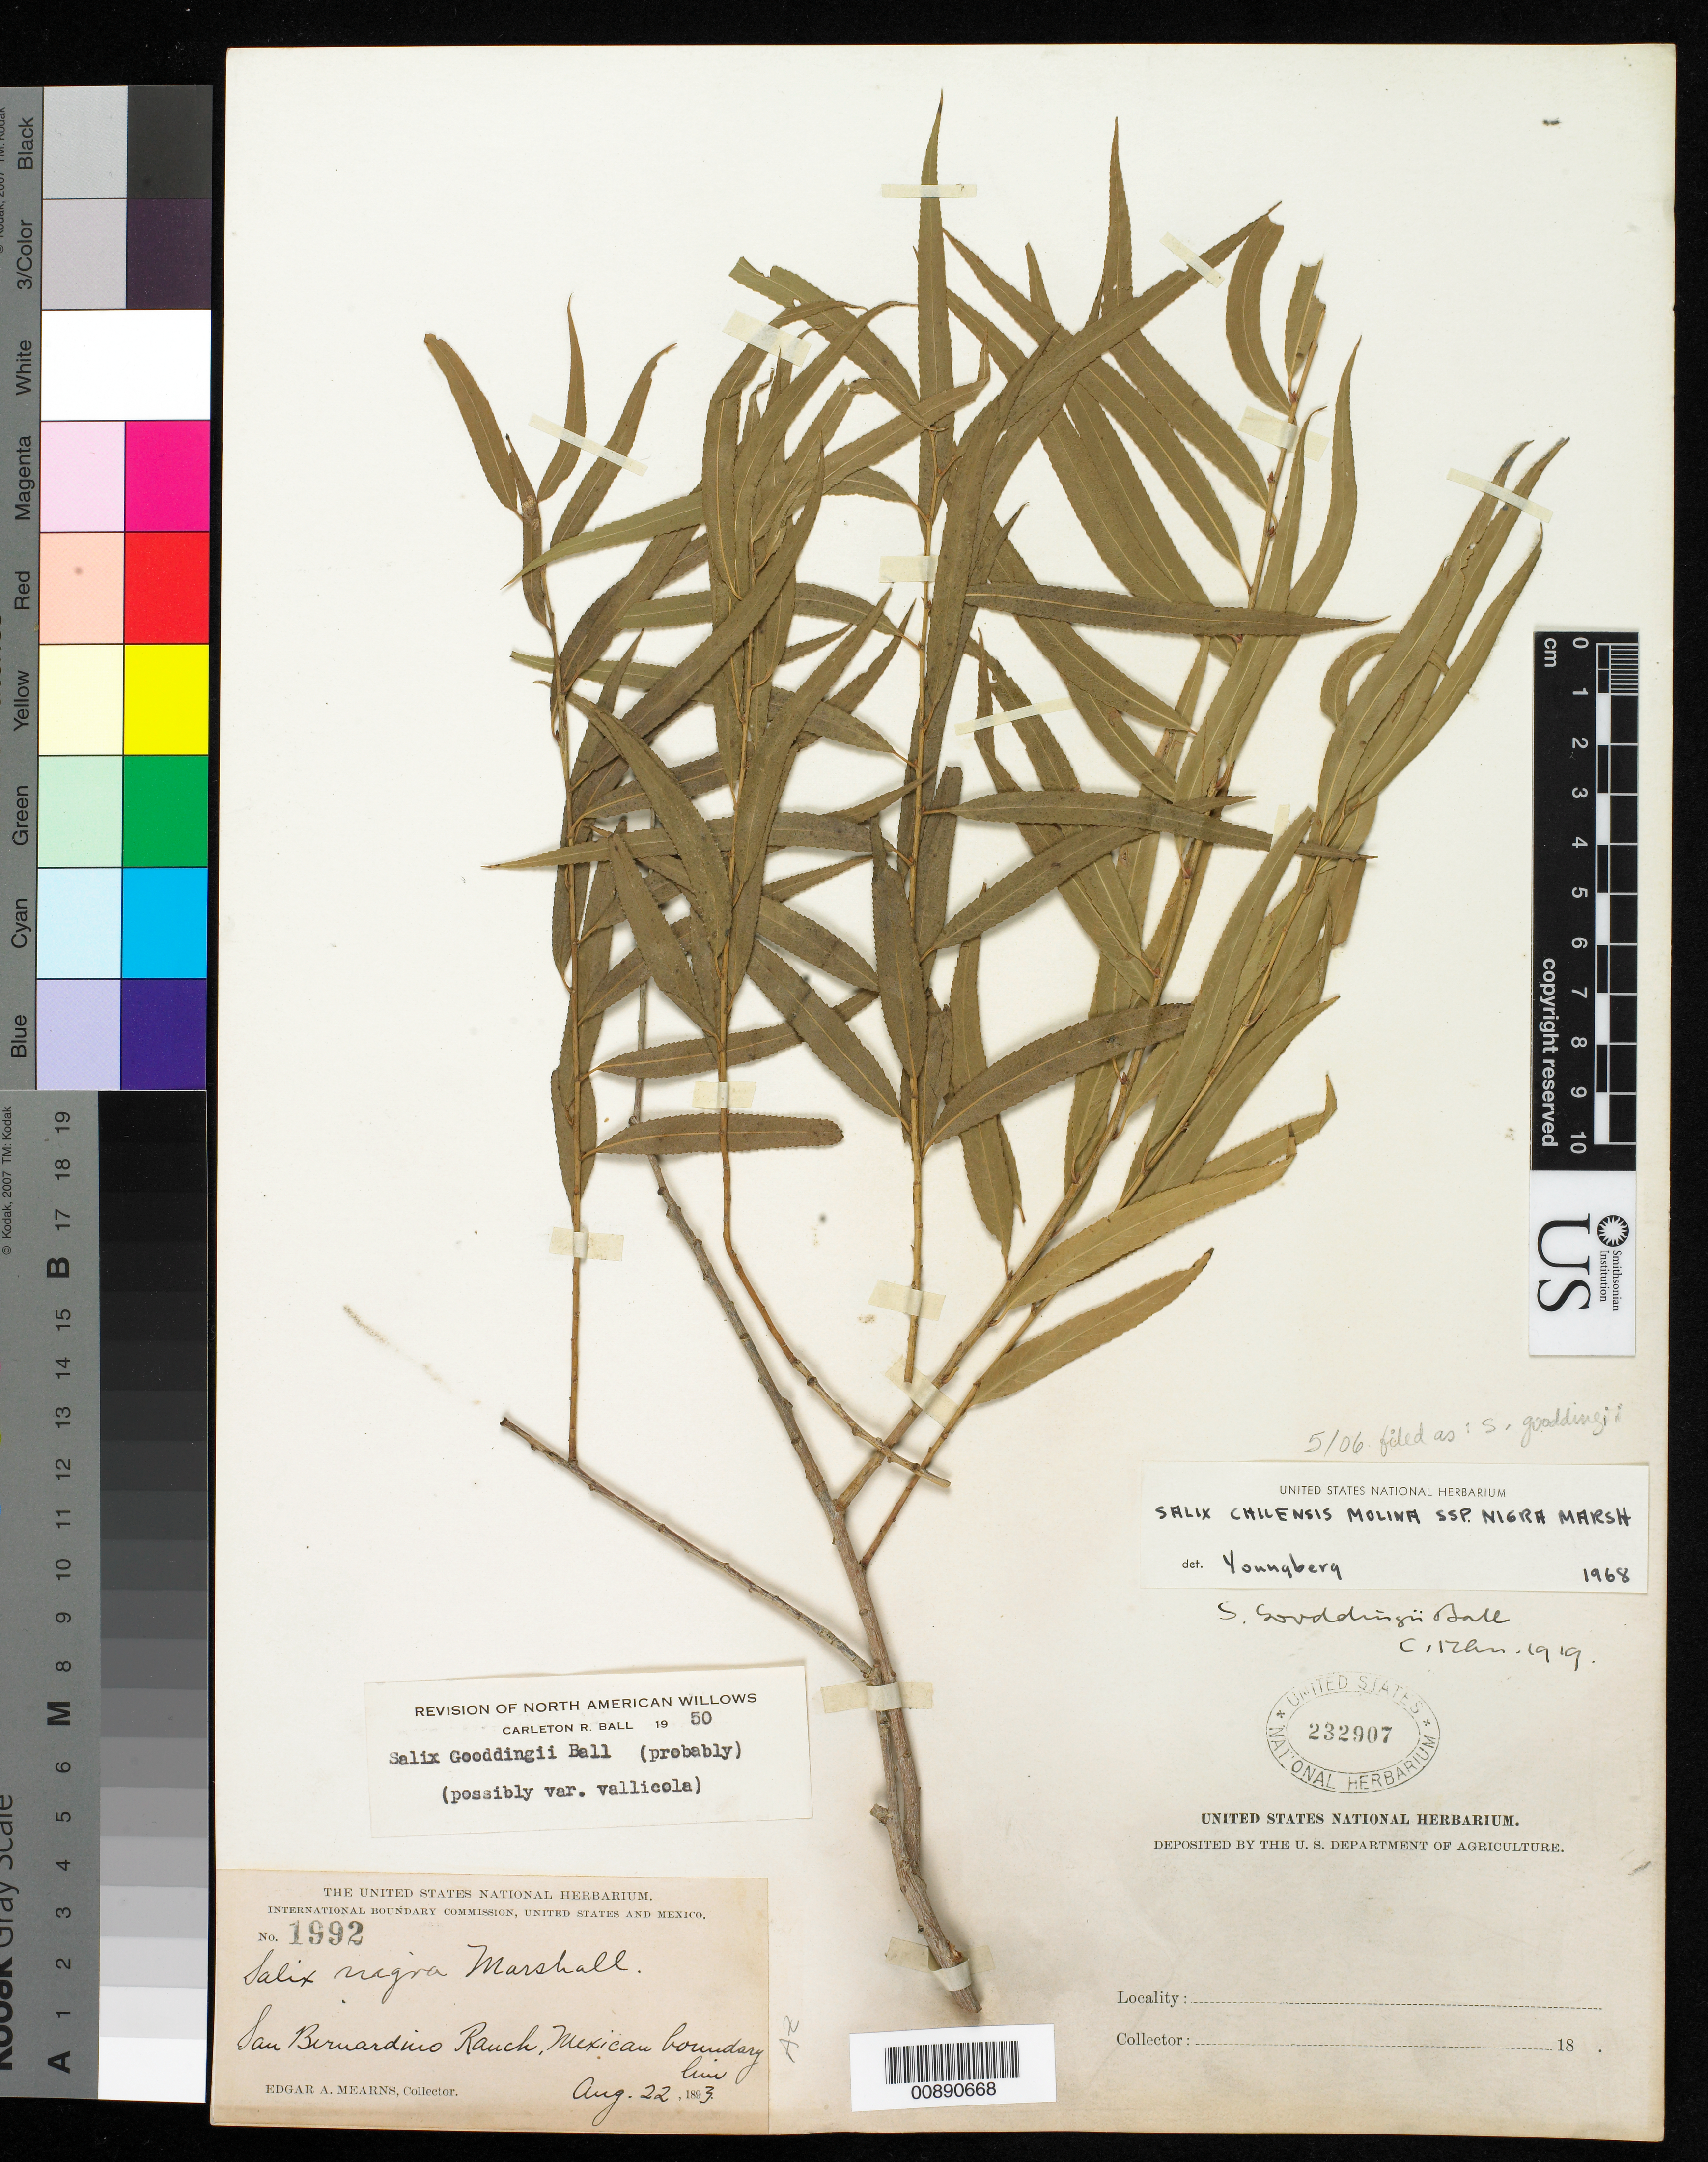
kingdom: Plantae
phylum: Tracheophyta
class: Magnoliopsida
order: Malpighiales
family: Salicaceae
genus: Salix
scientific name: Salix gooddingii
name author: C.R. Ball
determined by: Ball, C. R.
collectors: E. A. Mearns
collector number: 1992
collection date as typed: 22 Aug 1893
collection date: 1893-08-22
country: United States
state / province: Arizona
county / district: Cochise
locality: San Bernardino Ranch, Mexican Boundary Line.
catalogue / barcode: US 232907